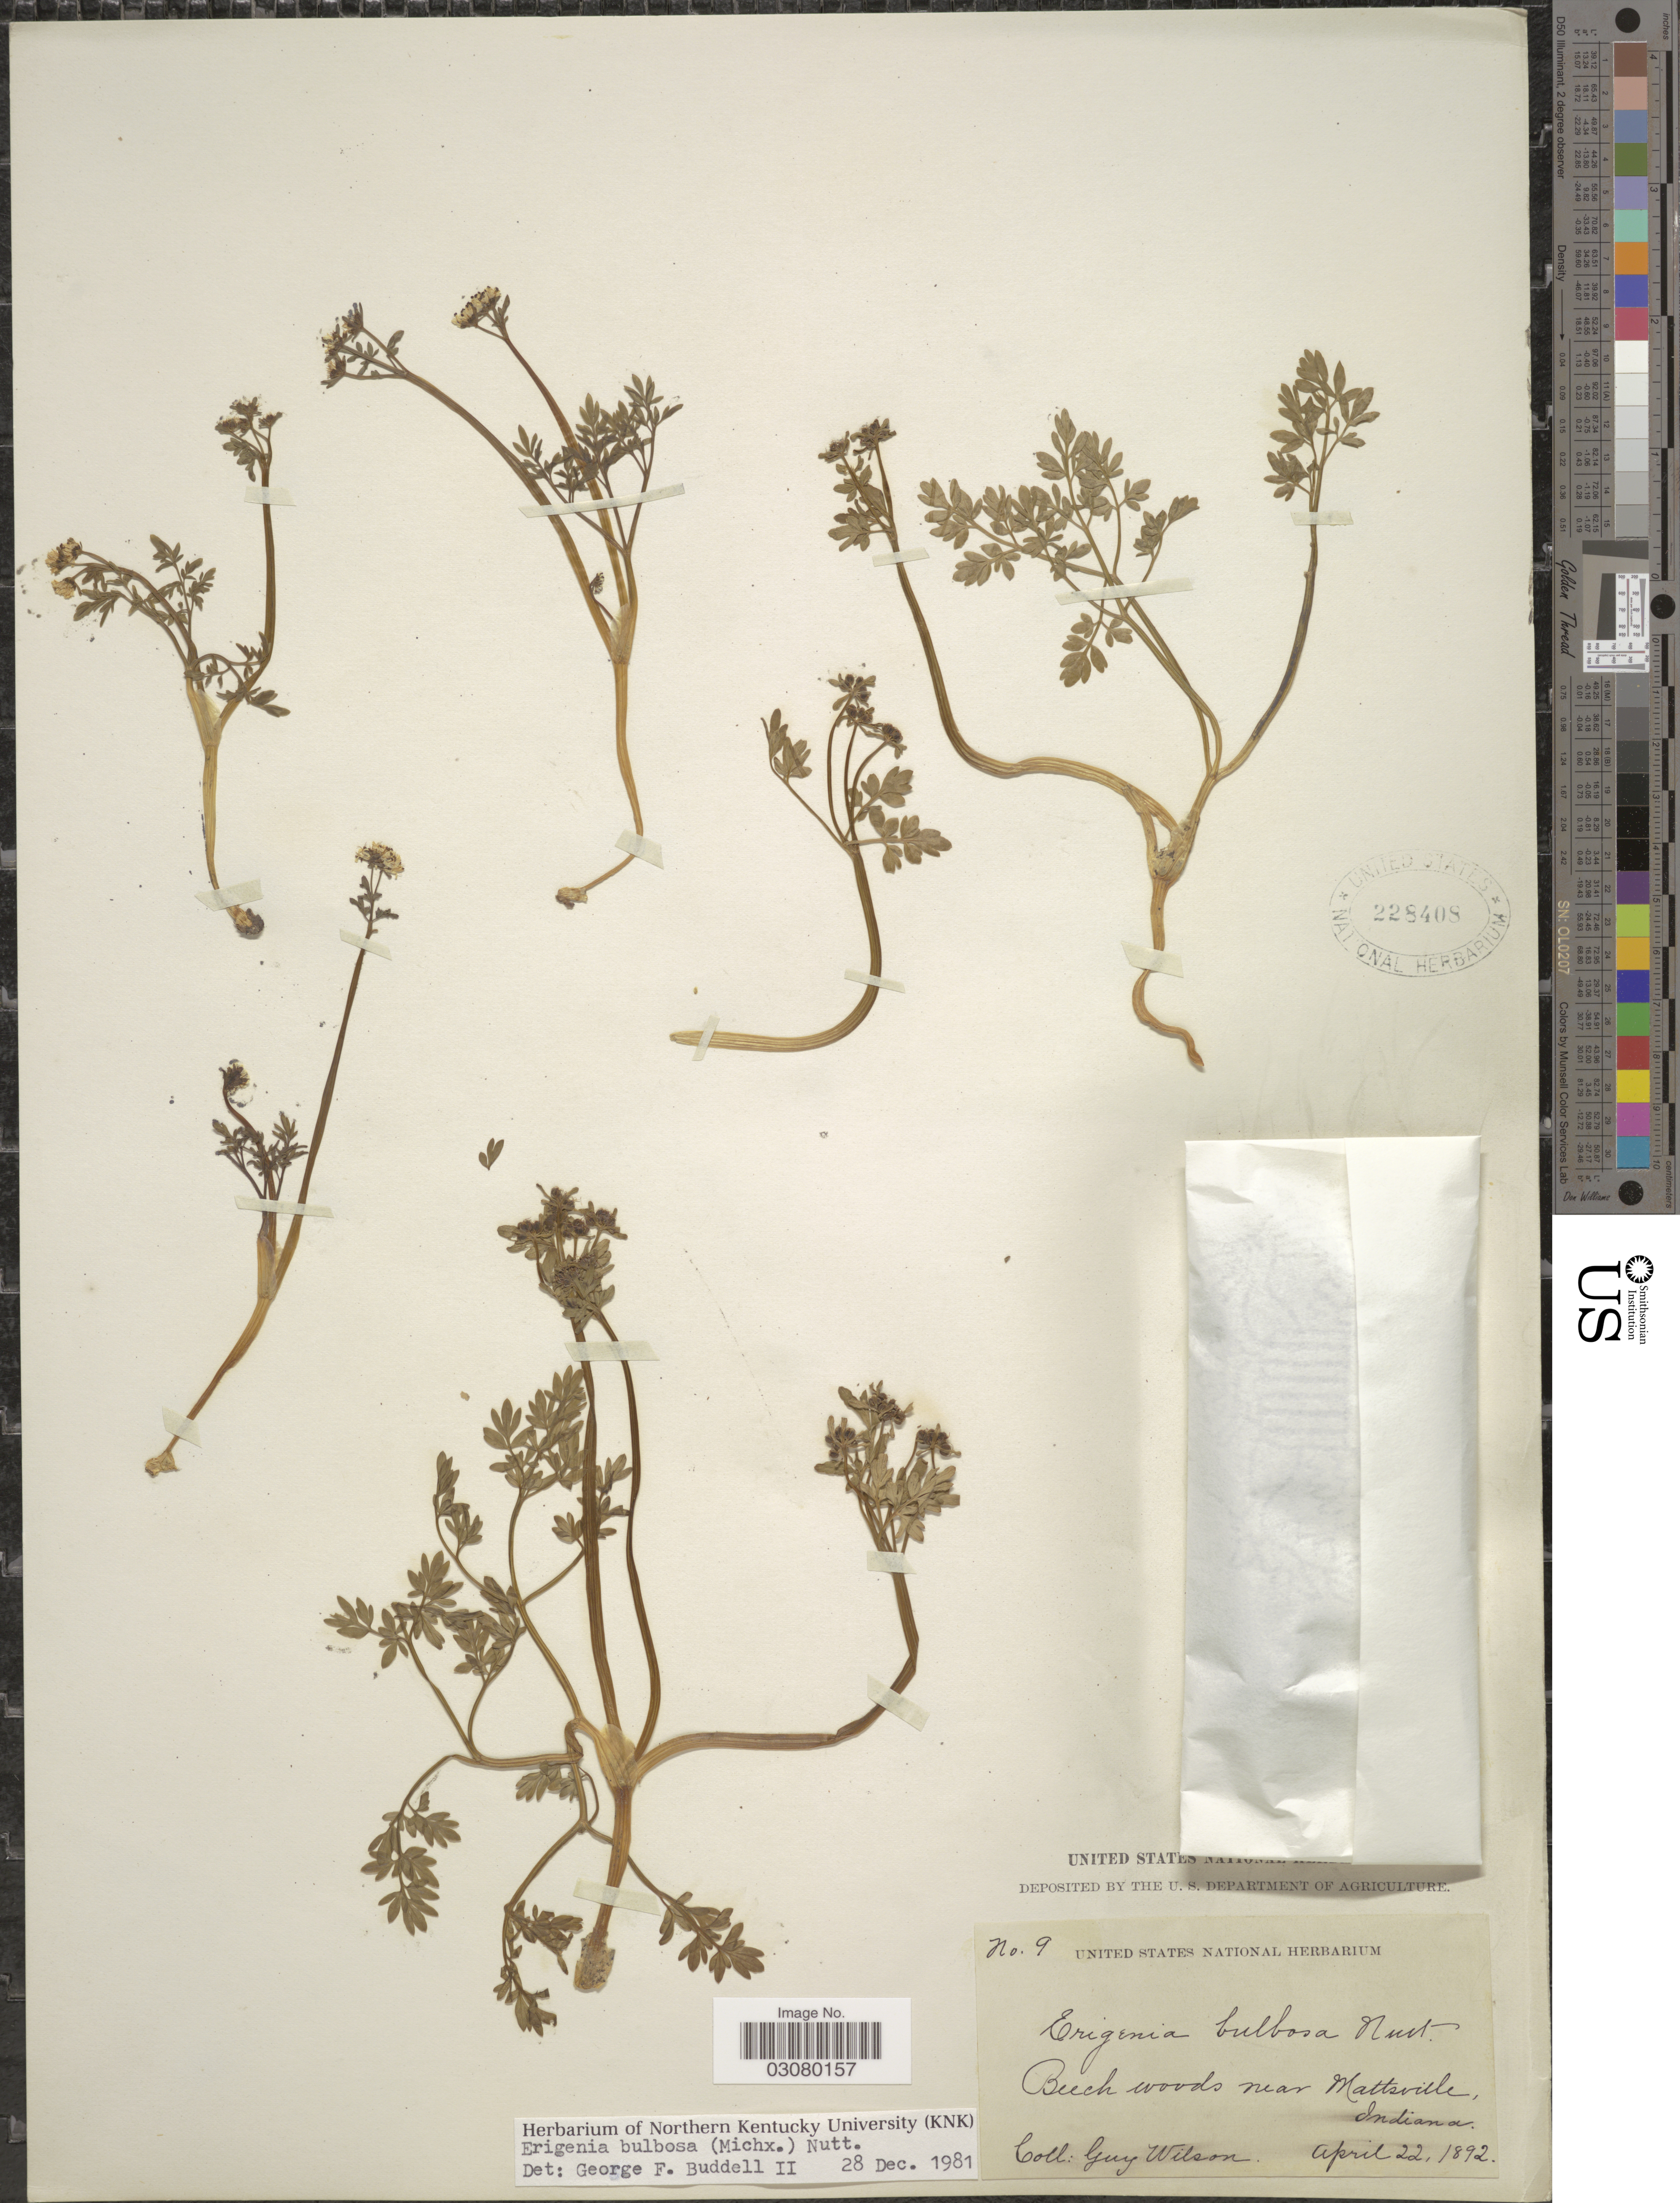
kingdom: Plantae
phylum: Tracheophyta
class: Magnoliopsida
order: Apiales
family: Apiaceae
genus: Erigenia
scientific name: Erigenia bulbosa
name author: (Michx.) Nutt.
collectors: G. Wilson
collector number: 9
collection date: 1892-04-22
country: United States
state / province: Indiana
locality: Near Wattsville.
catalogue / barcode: US 228408